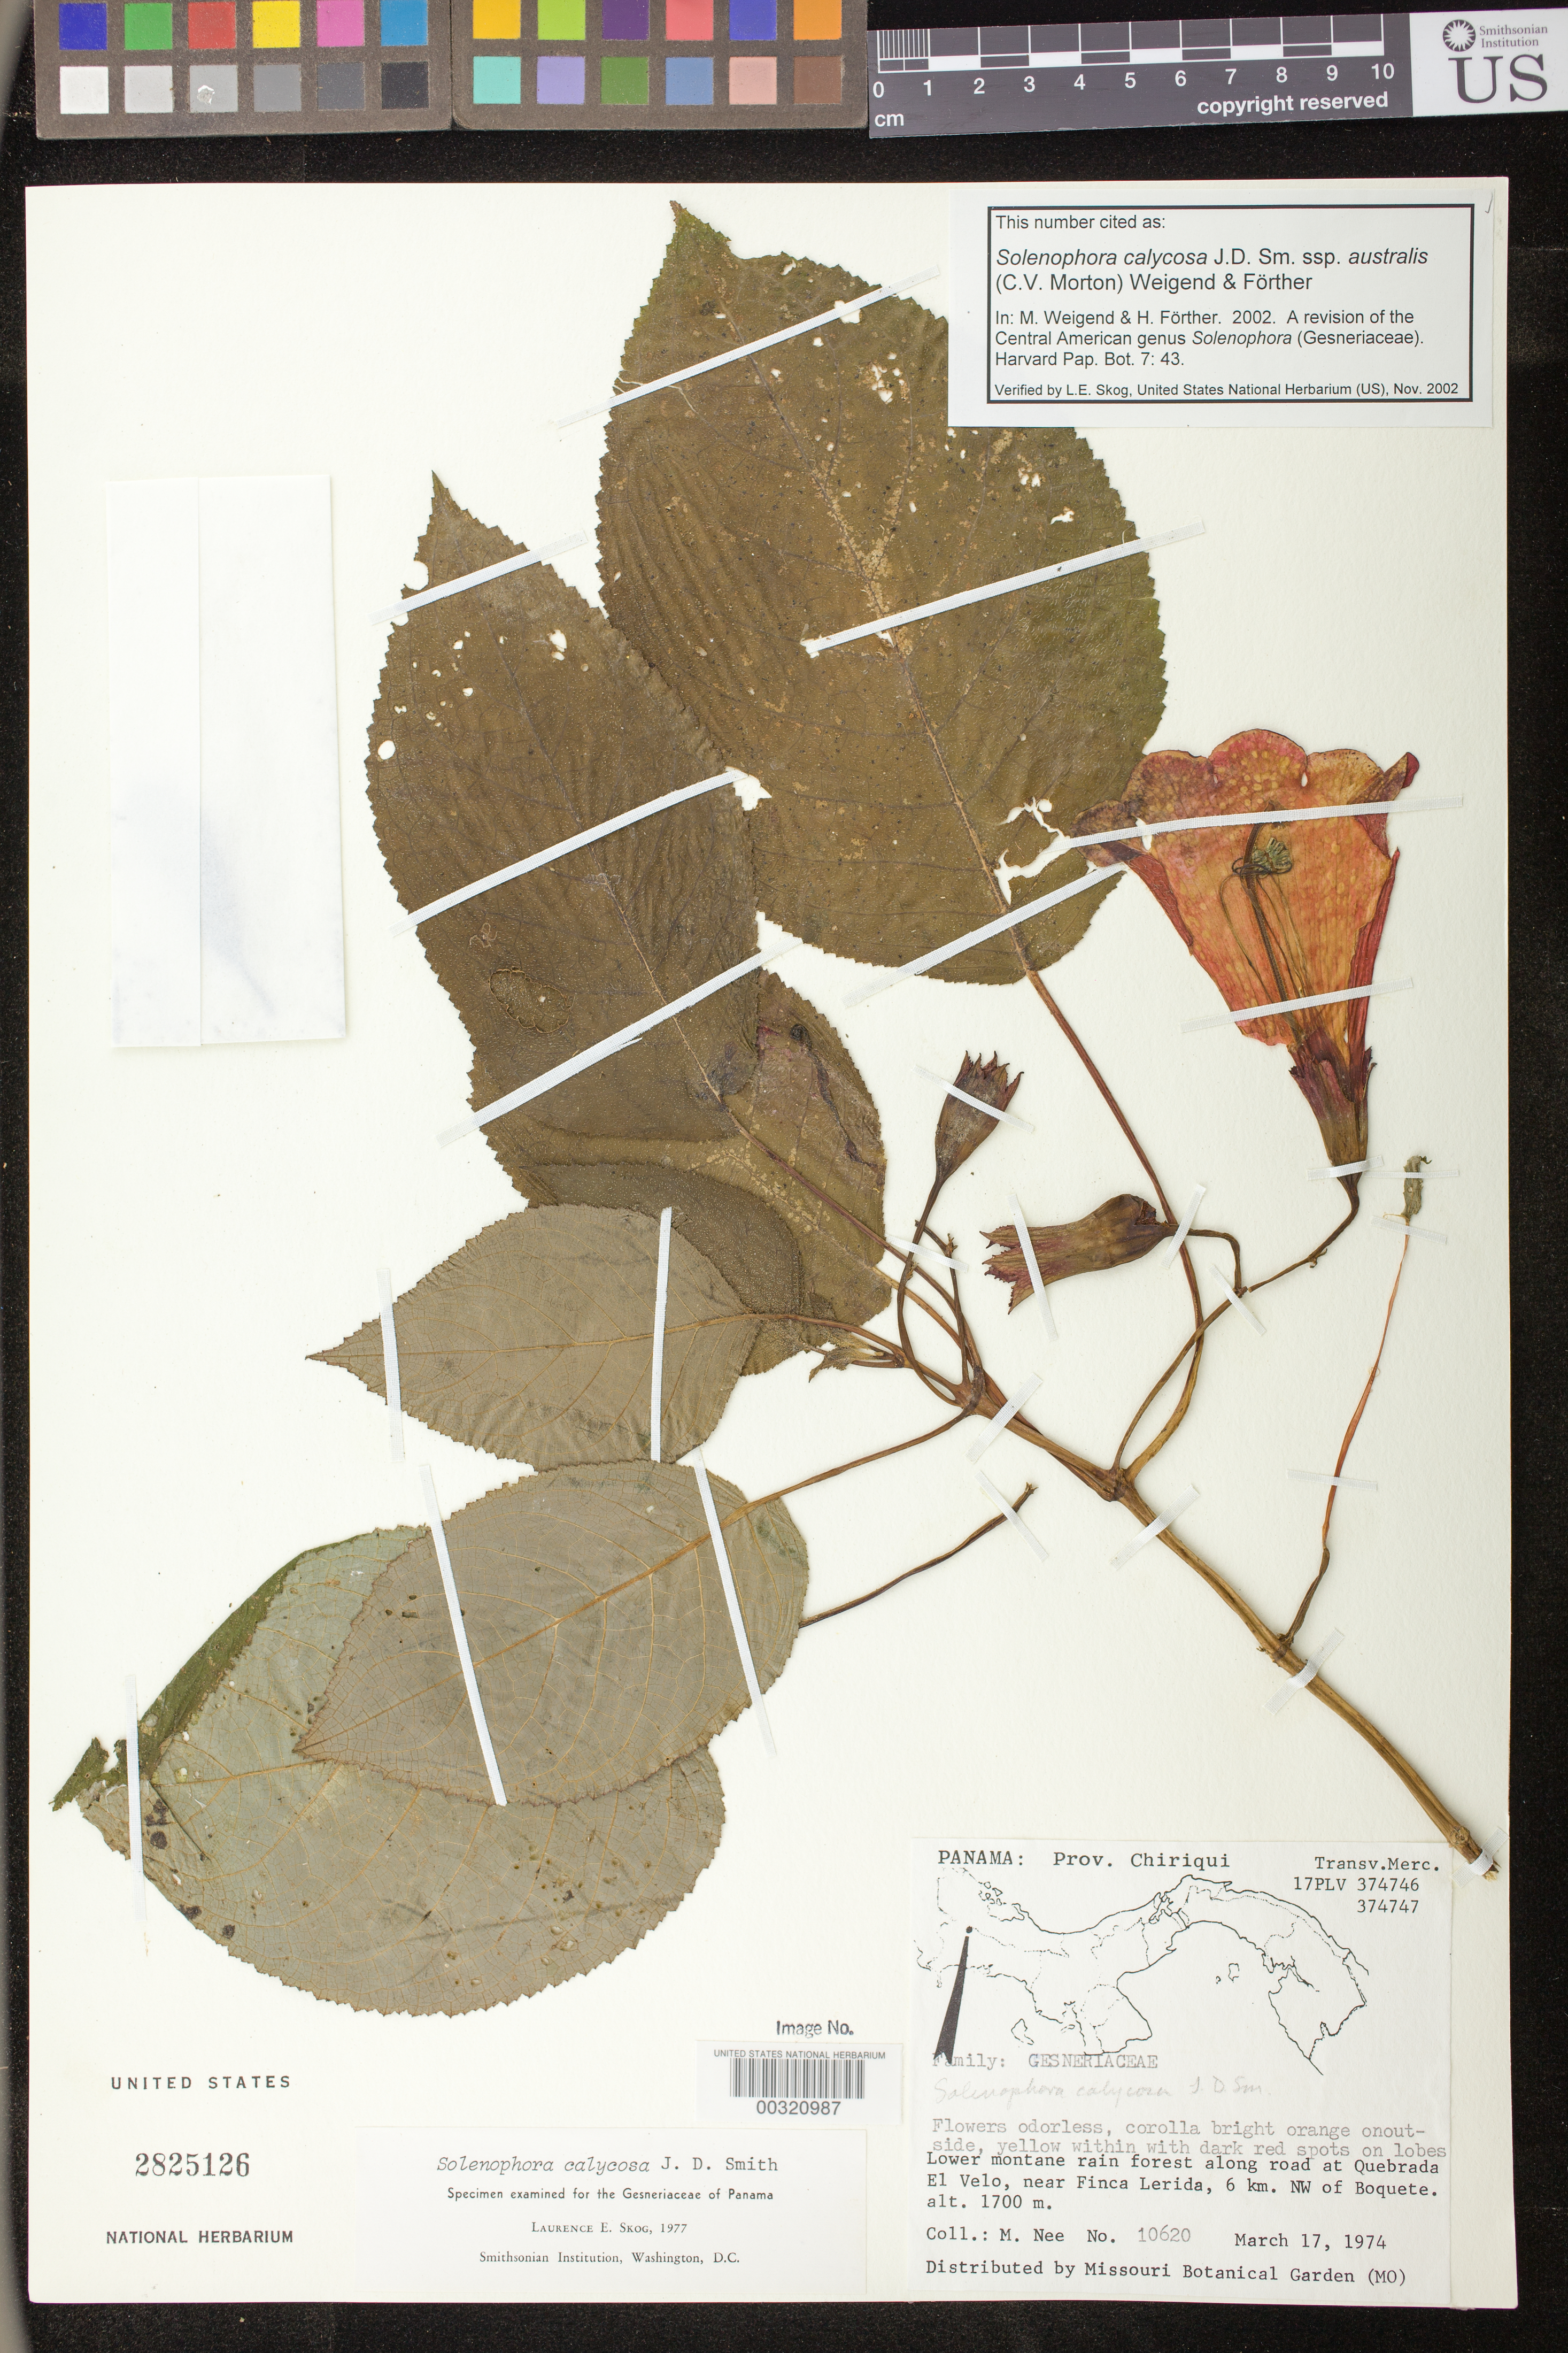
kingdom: Plantae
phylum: Tracheophyta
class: Magnoliopsida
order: Lamiales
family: Gesneriaceae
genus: Solenophora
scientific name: Solenophora calycosa subsp. australis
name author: (C.V. Morton) Weigend & Förther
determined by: Weigend; Förther, Harald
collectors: M. Nee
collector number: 10620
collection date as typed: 17 Mar 1974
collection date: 1974-03-17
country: Panama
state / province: Chiriquí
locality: Along road at Quebrada el Velo, near Finca Lerida, 6 km NW of Boquete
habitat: Lower montane rain forest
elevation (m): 1700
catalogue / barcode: US 2825126